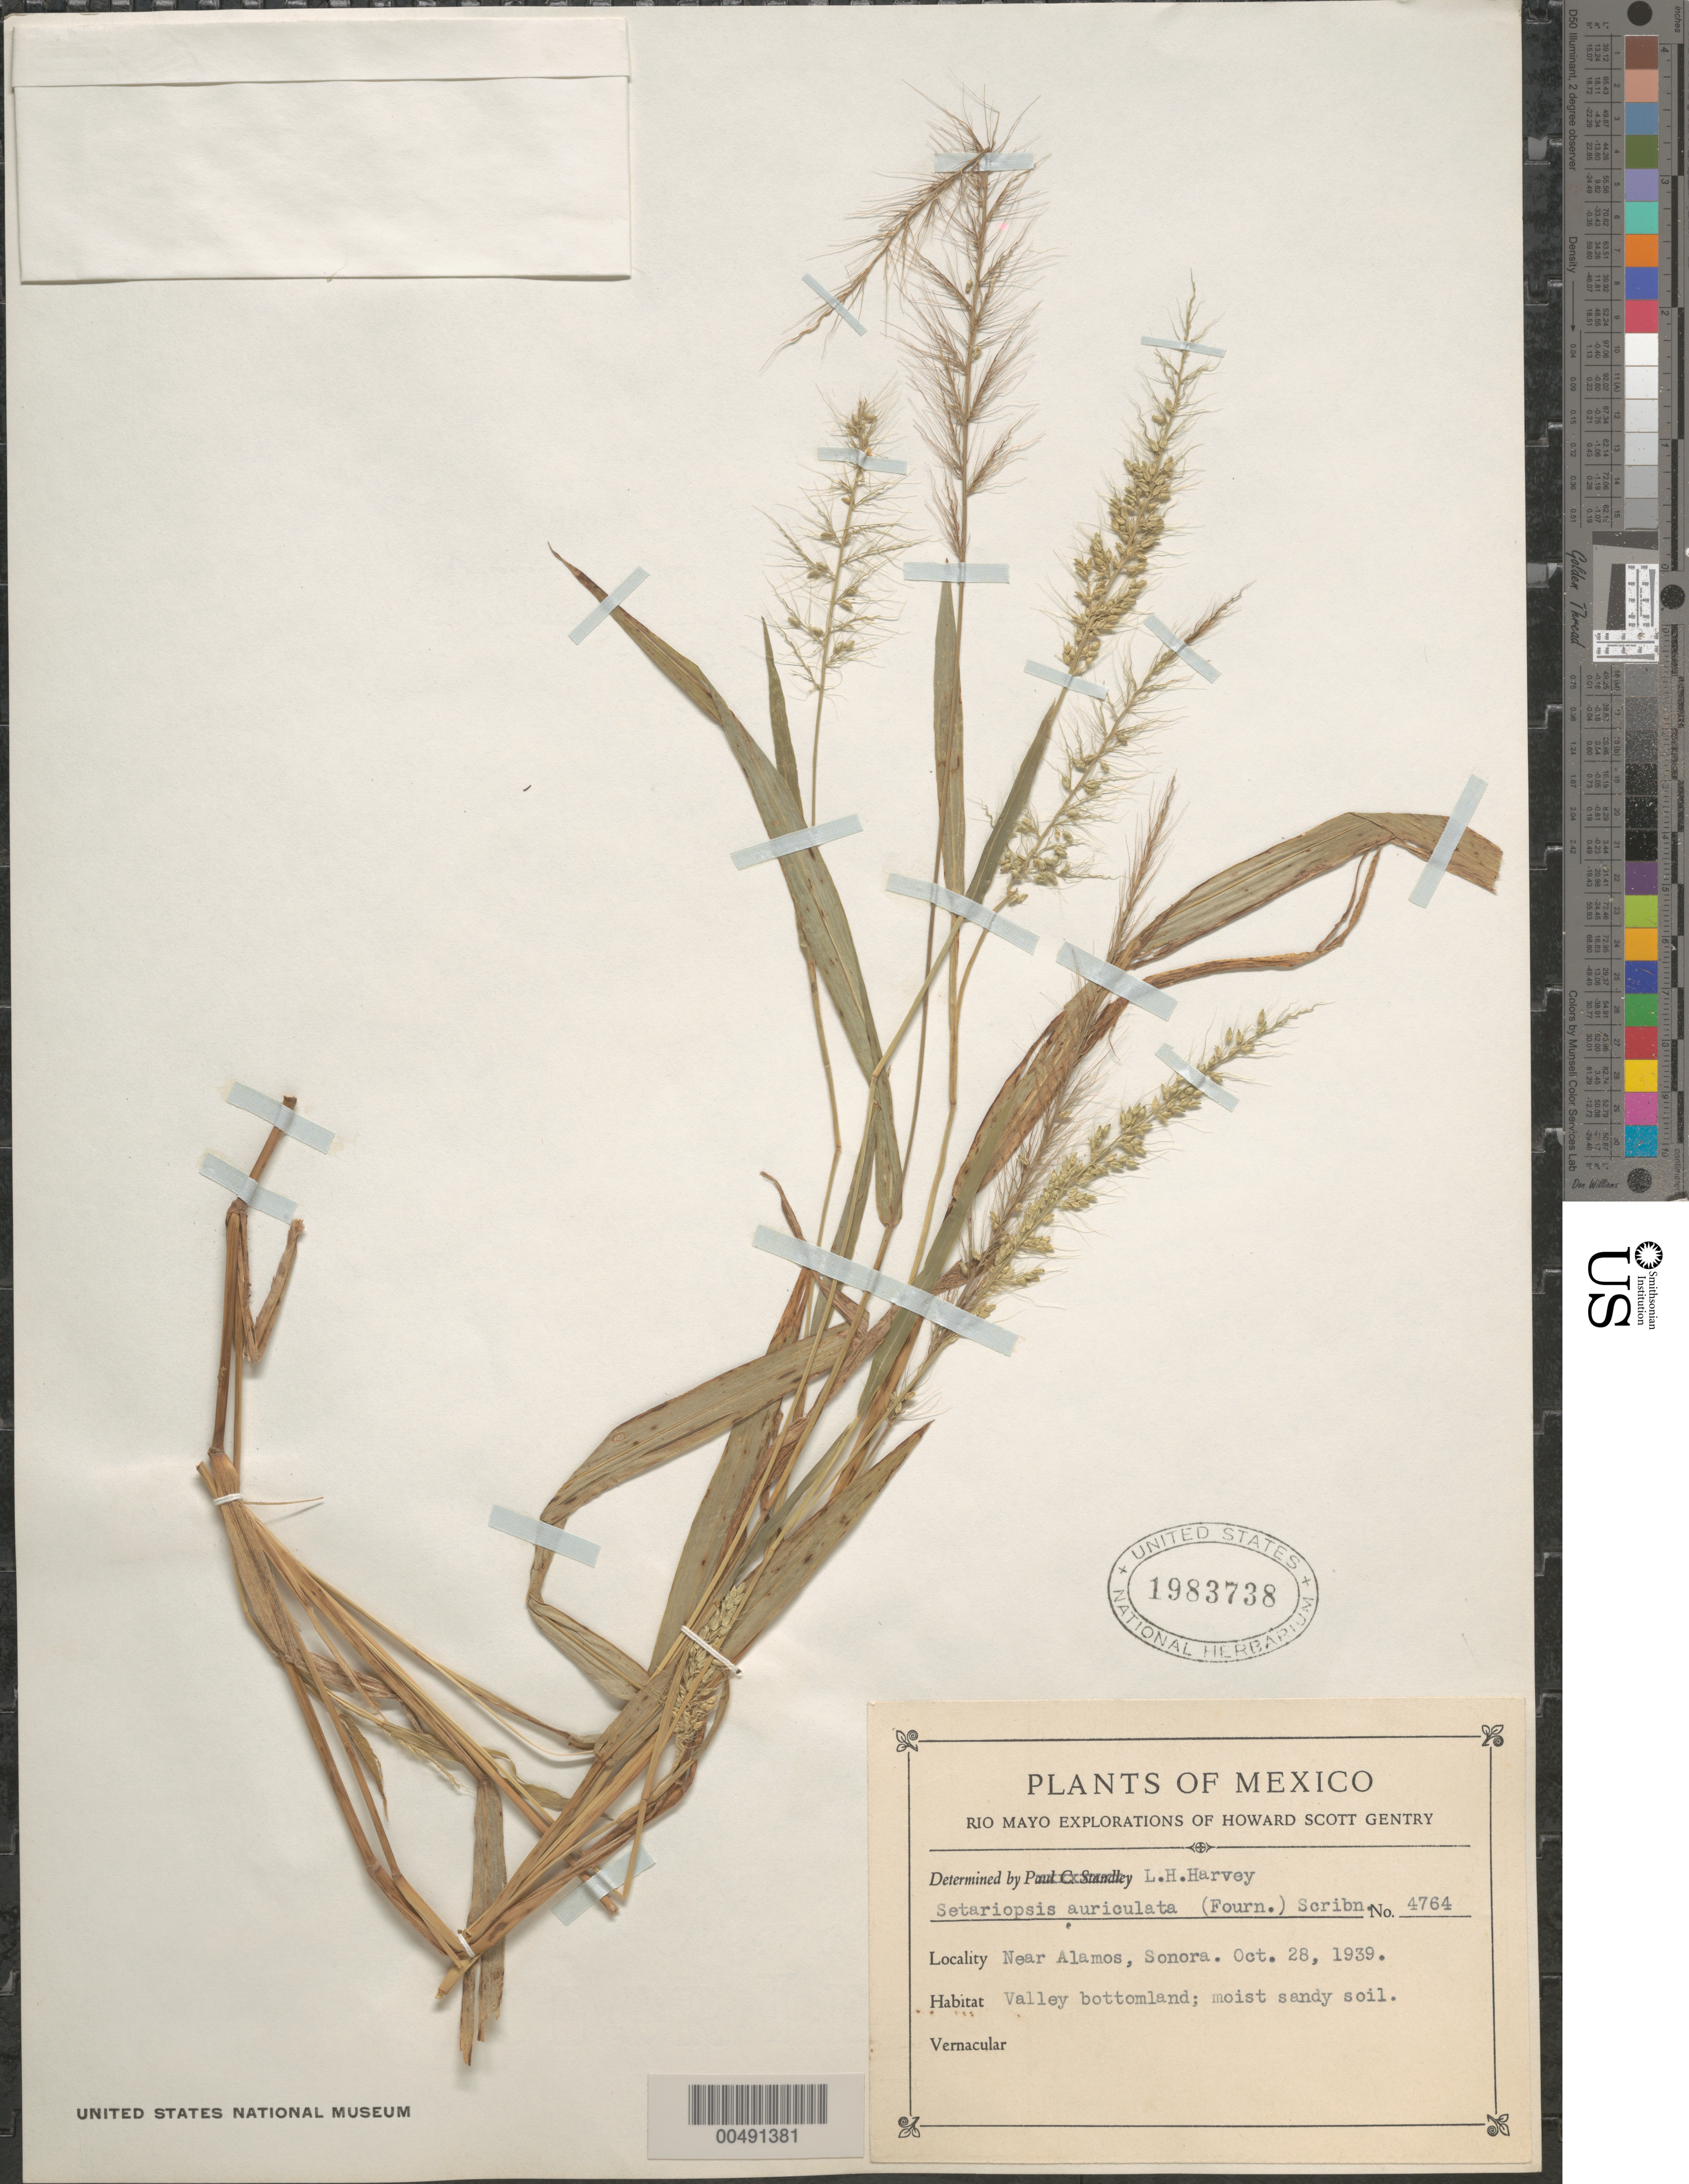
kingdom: Plantae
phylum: Tracheophyta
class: Liliopsida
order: Poales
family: Poaceae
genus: Setariopsis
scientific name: Setariopsis auriculata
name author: (E. Fourn.) Scribn.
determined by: Harvey, L. H.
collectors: H. S. Gentry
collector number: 4764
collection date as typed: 28 Oct 1939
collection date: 1939-10-28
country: Mexico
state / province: Sonora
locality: Near Alamos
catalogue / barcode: US 1983738